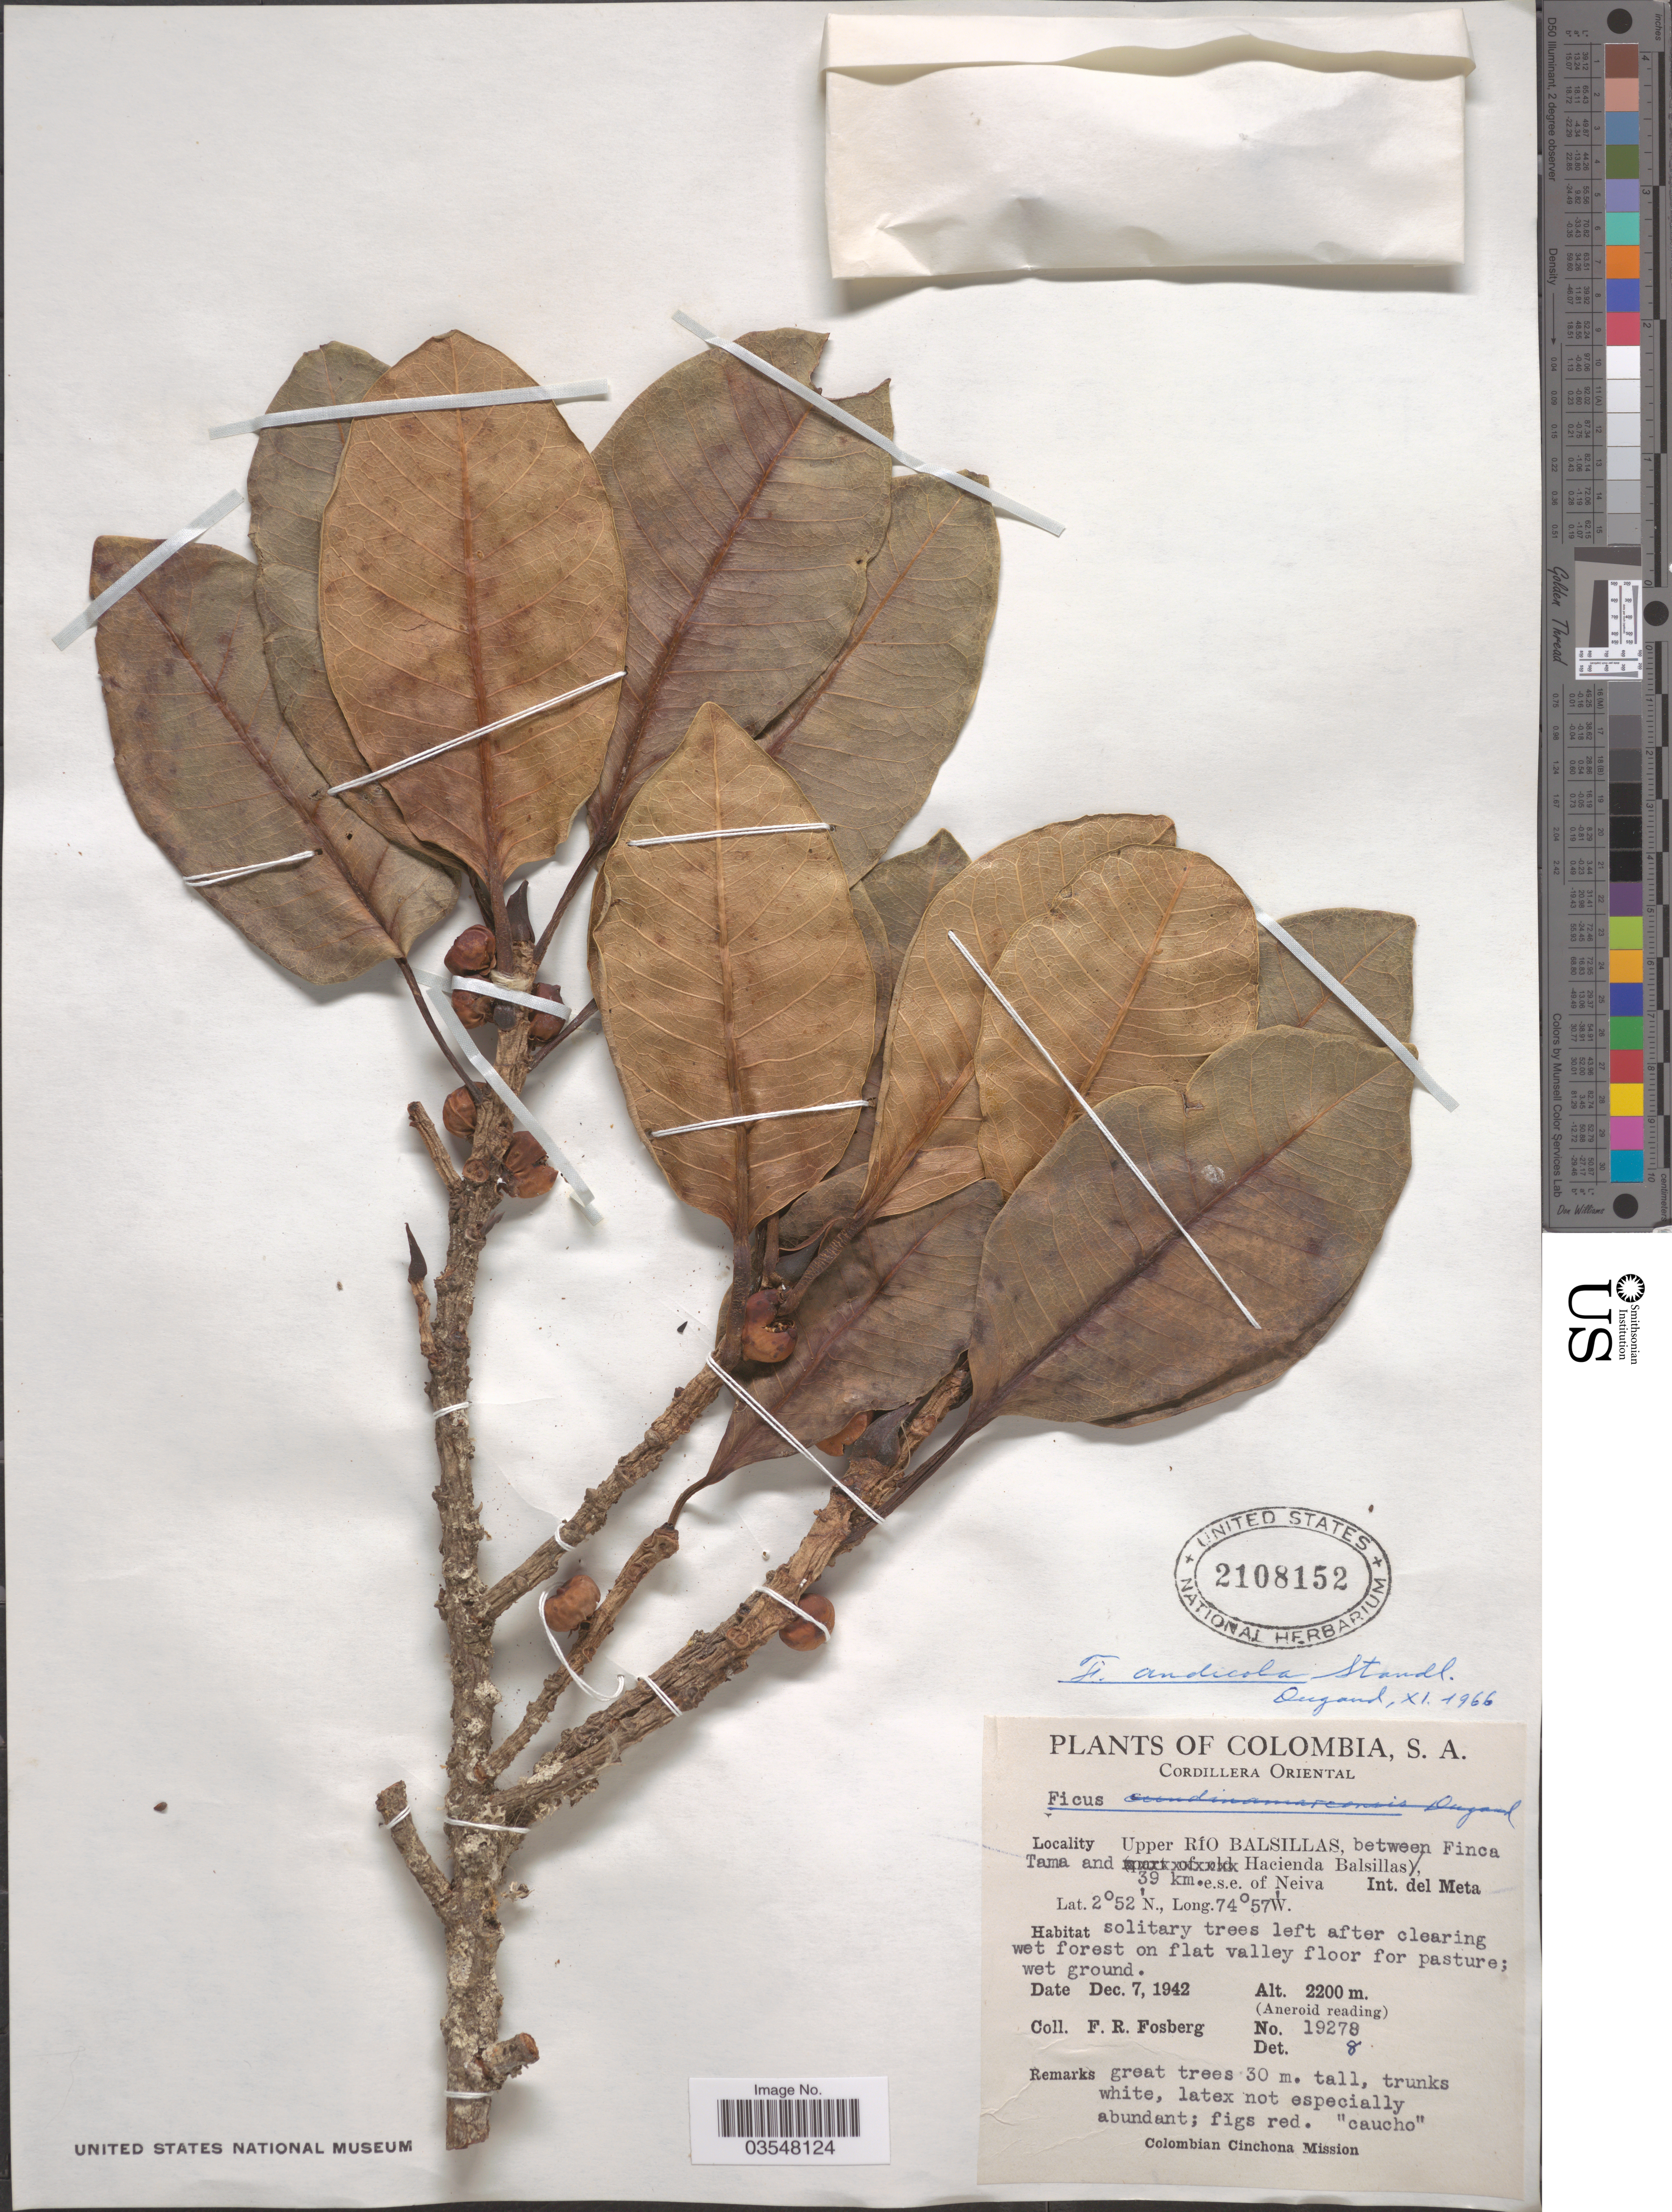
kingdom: Plantae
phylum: Tracheophyta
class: Magnoliopsida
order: Rosales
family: Moraceae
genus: Ficus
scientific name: Ficus andicola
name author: Standl.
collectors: F. R. Fosberg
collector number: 19278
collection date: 1942-12-07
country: Colombia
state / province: Meta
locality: Cordillera Oriental. Upper Río Balsillas, between Finca Tama and 39 km. e.s.e. of Neiva. Int. del Meta.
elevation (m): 2200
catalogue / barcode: US 2108152